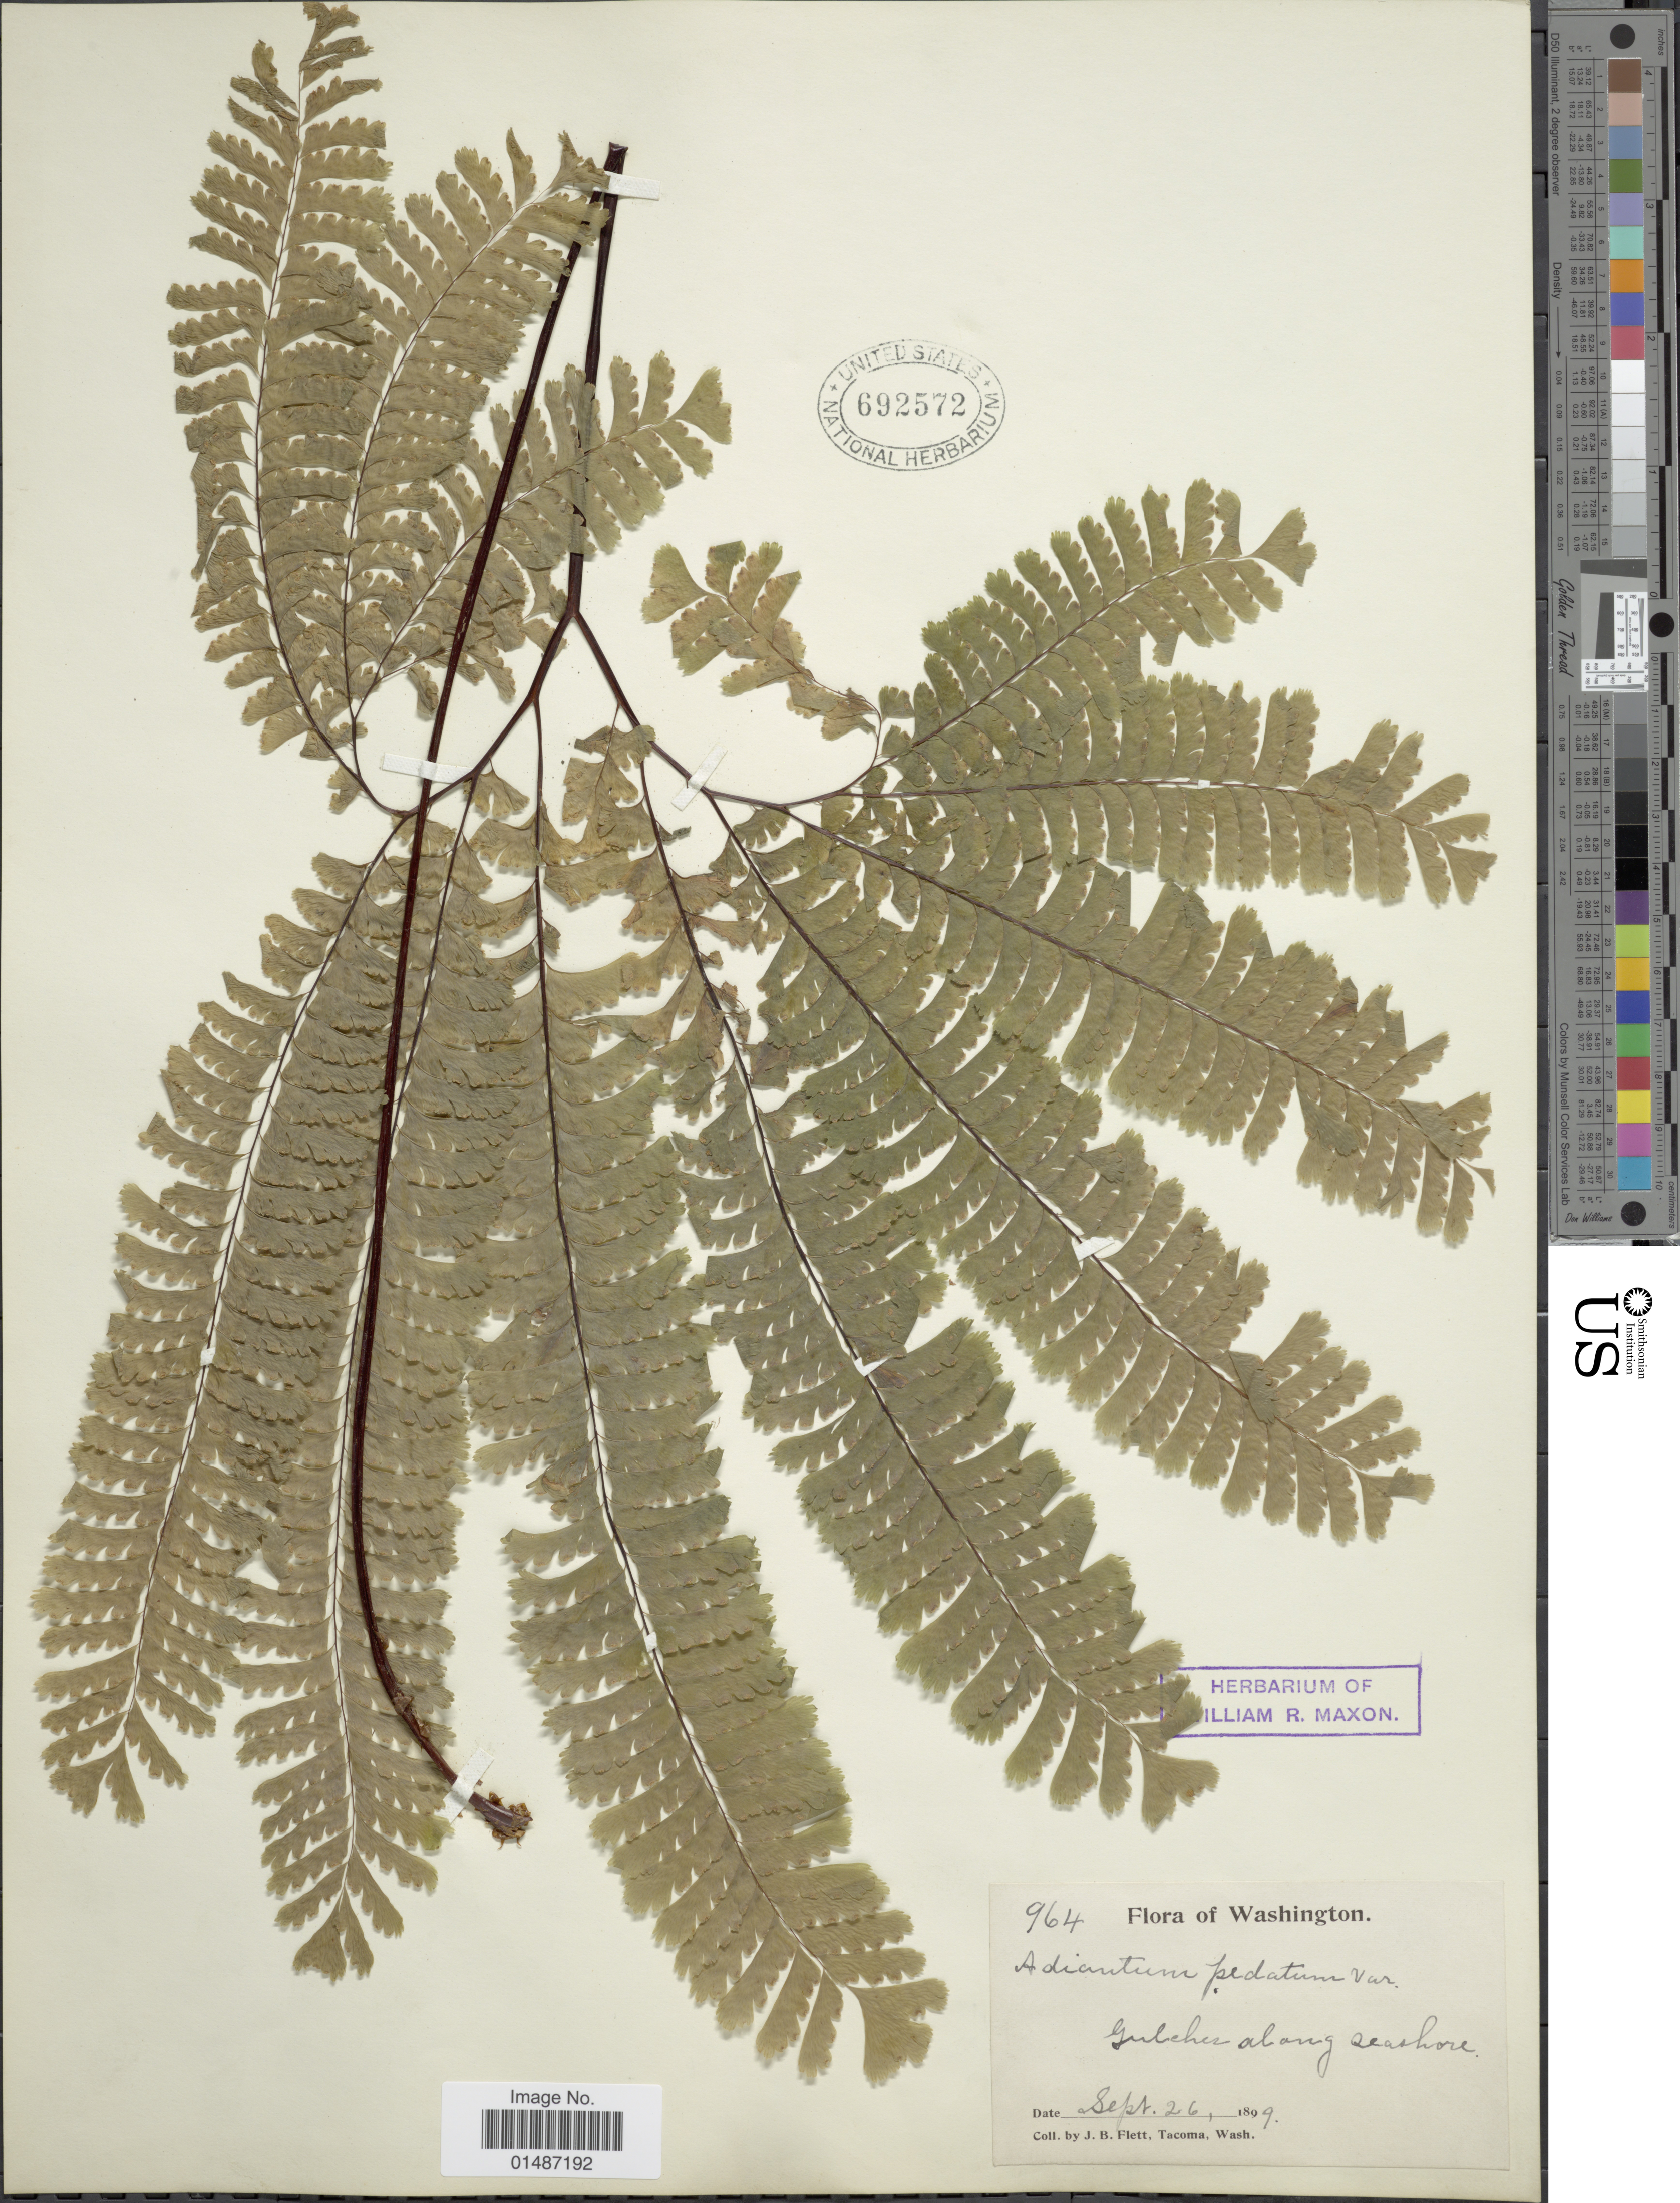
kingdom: Plantae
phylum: Tracheophyta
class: Polypodiopsida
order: Polypodiales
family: Pteridaceae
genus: Adiantum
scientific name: Adiantum pedatum subsp. aleuticum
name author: (Rupr.) Calder & Roy L. Taylor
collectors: J. Flett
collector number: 964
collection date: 1899-09-26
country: United States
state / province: Washington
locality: Gulches along seashore.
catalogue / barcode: US 692572